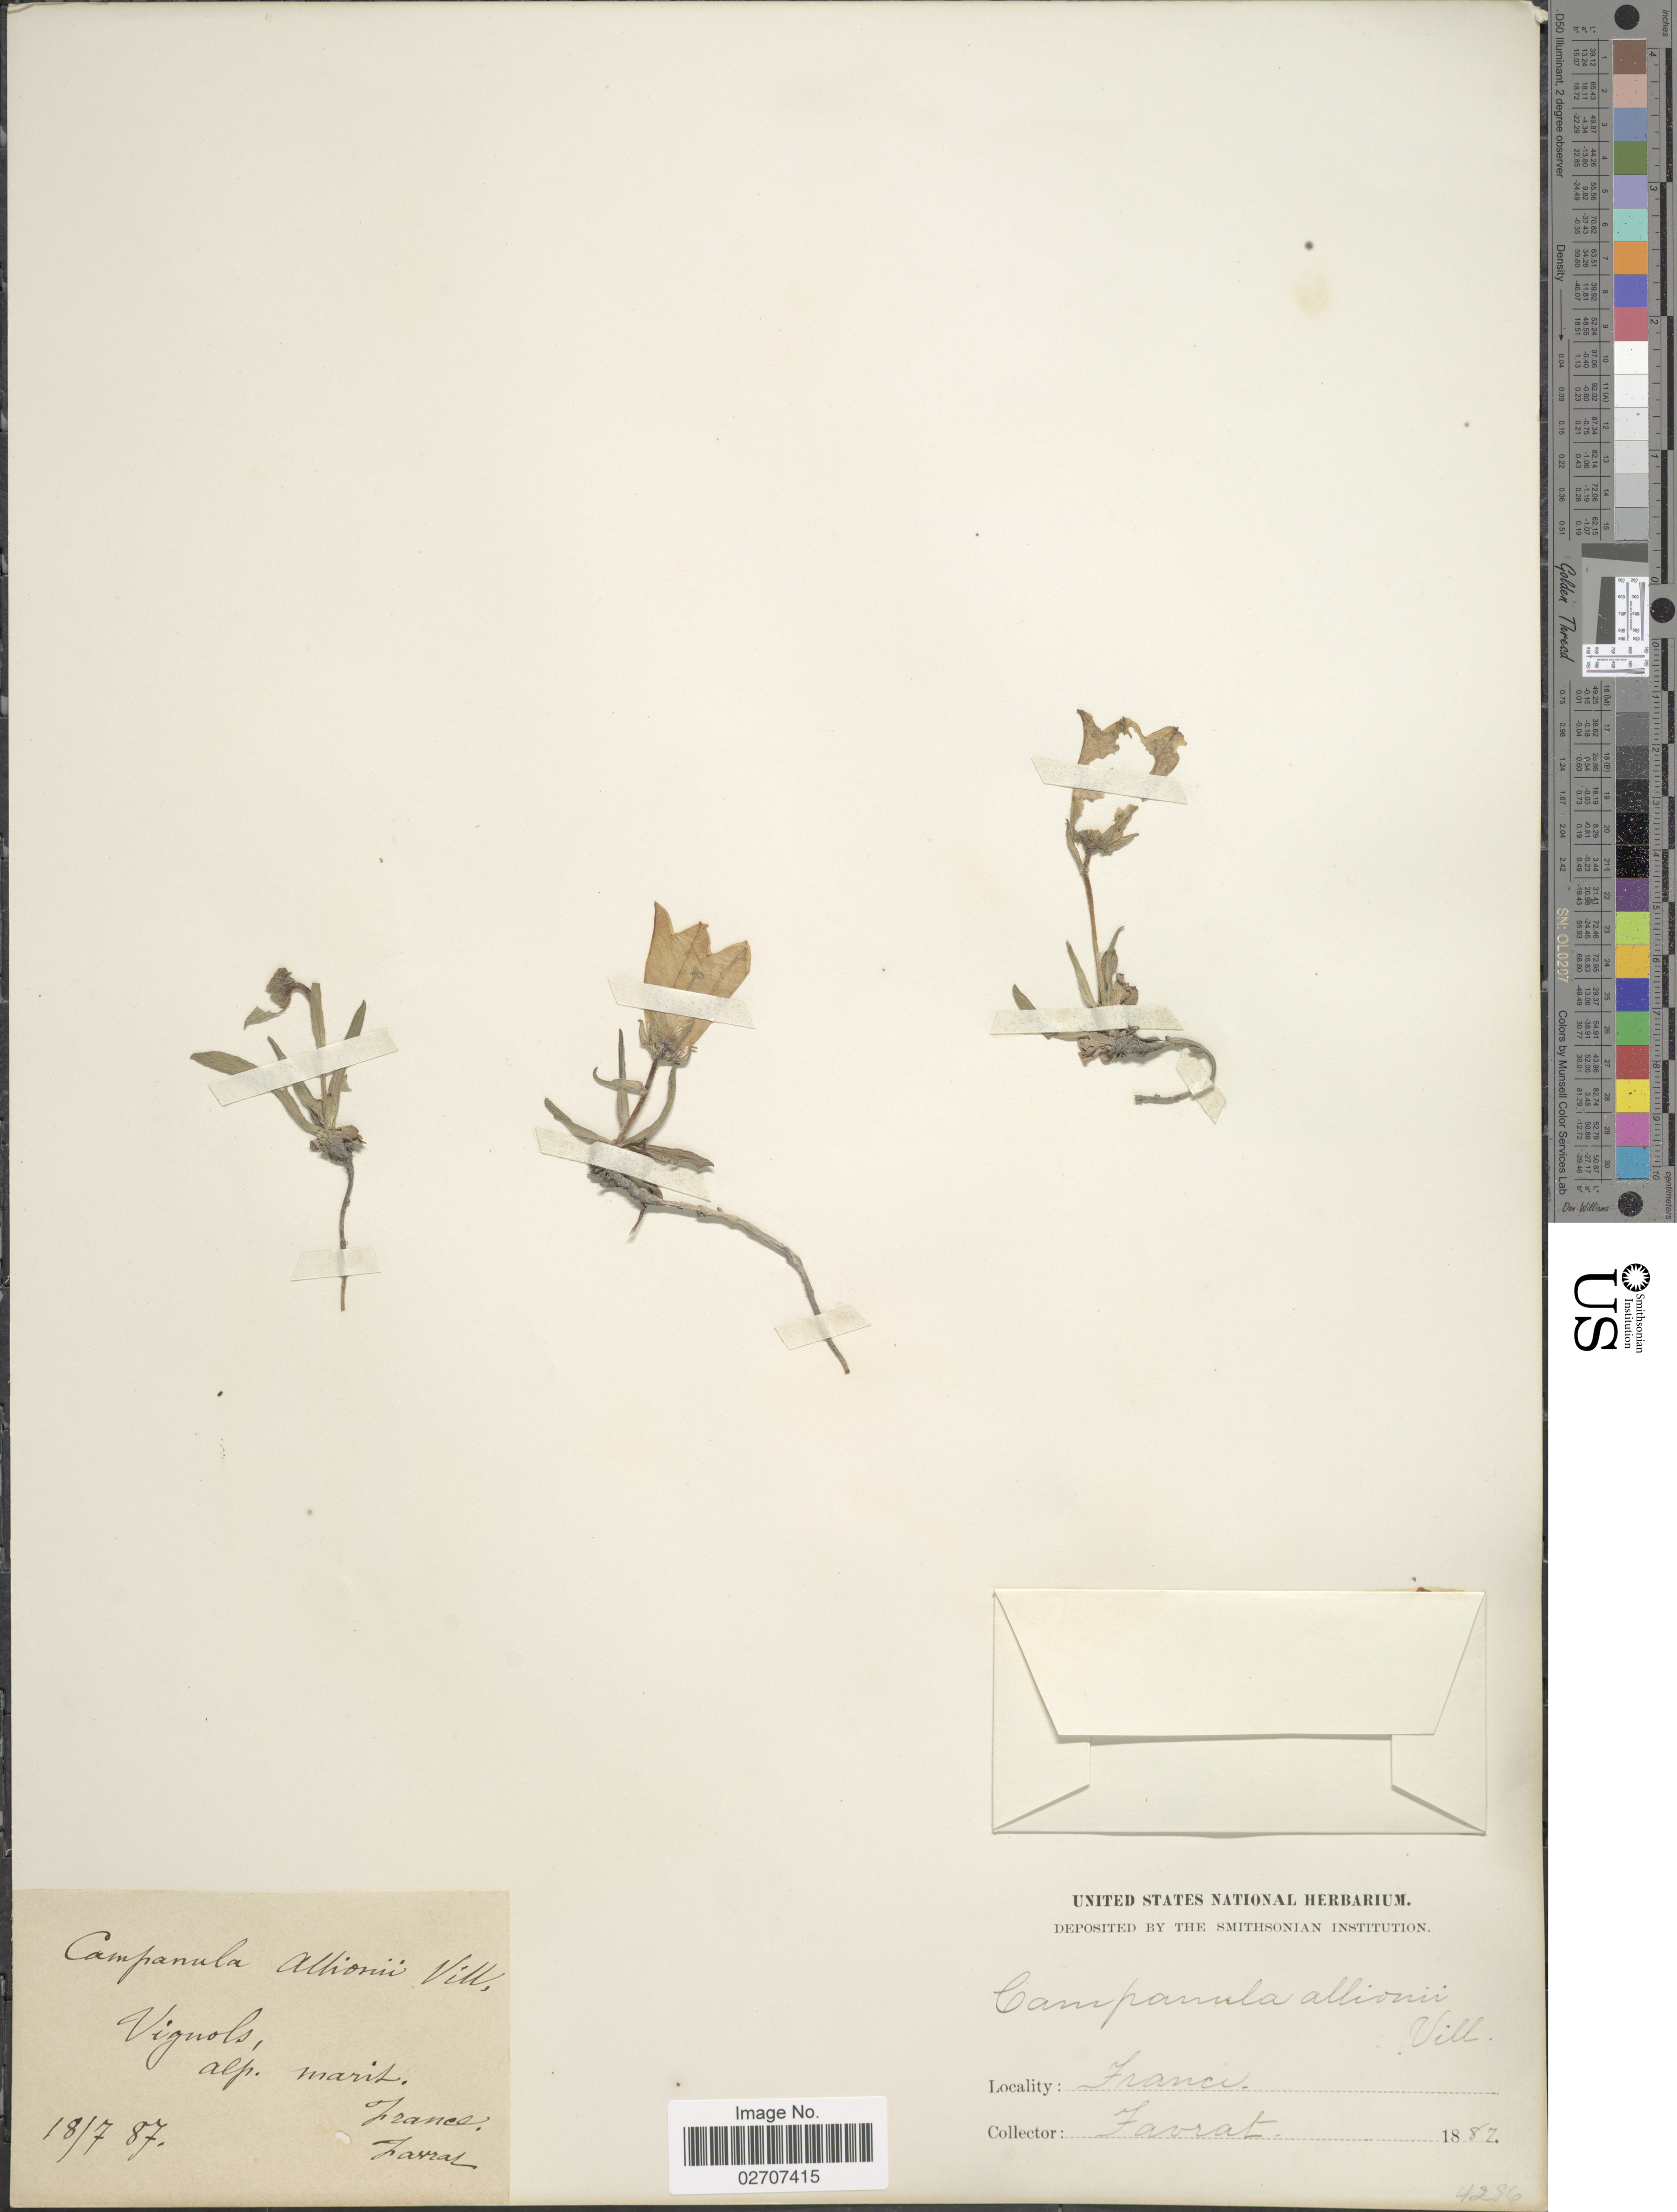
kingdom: Plantae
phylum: Tracheophyta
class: Magnoliopsida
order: Asterales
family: Campanulaceae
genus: Campanula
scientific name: Campanula allionii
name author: Vill.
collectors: L. Favrat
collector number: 1425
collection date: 1887-07-18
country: France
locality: Vignols alp. marit. [interpreted]